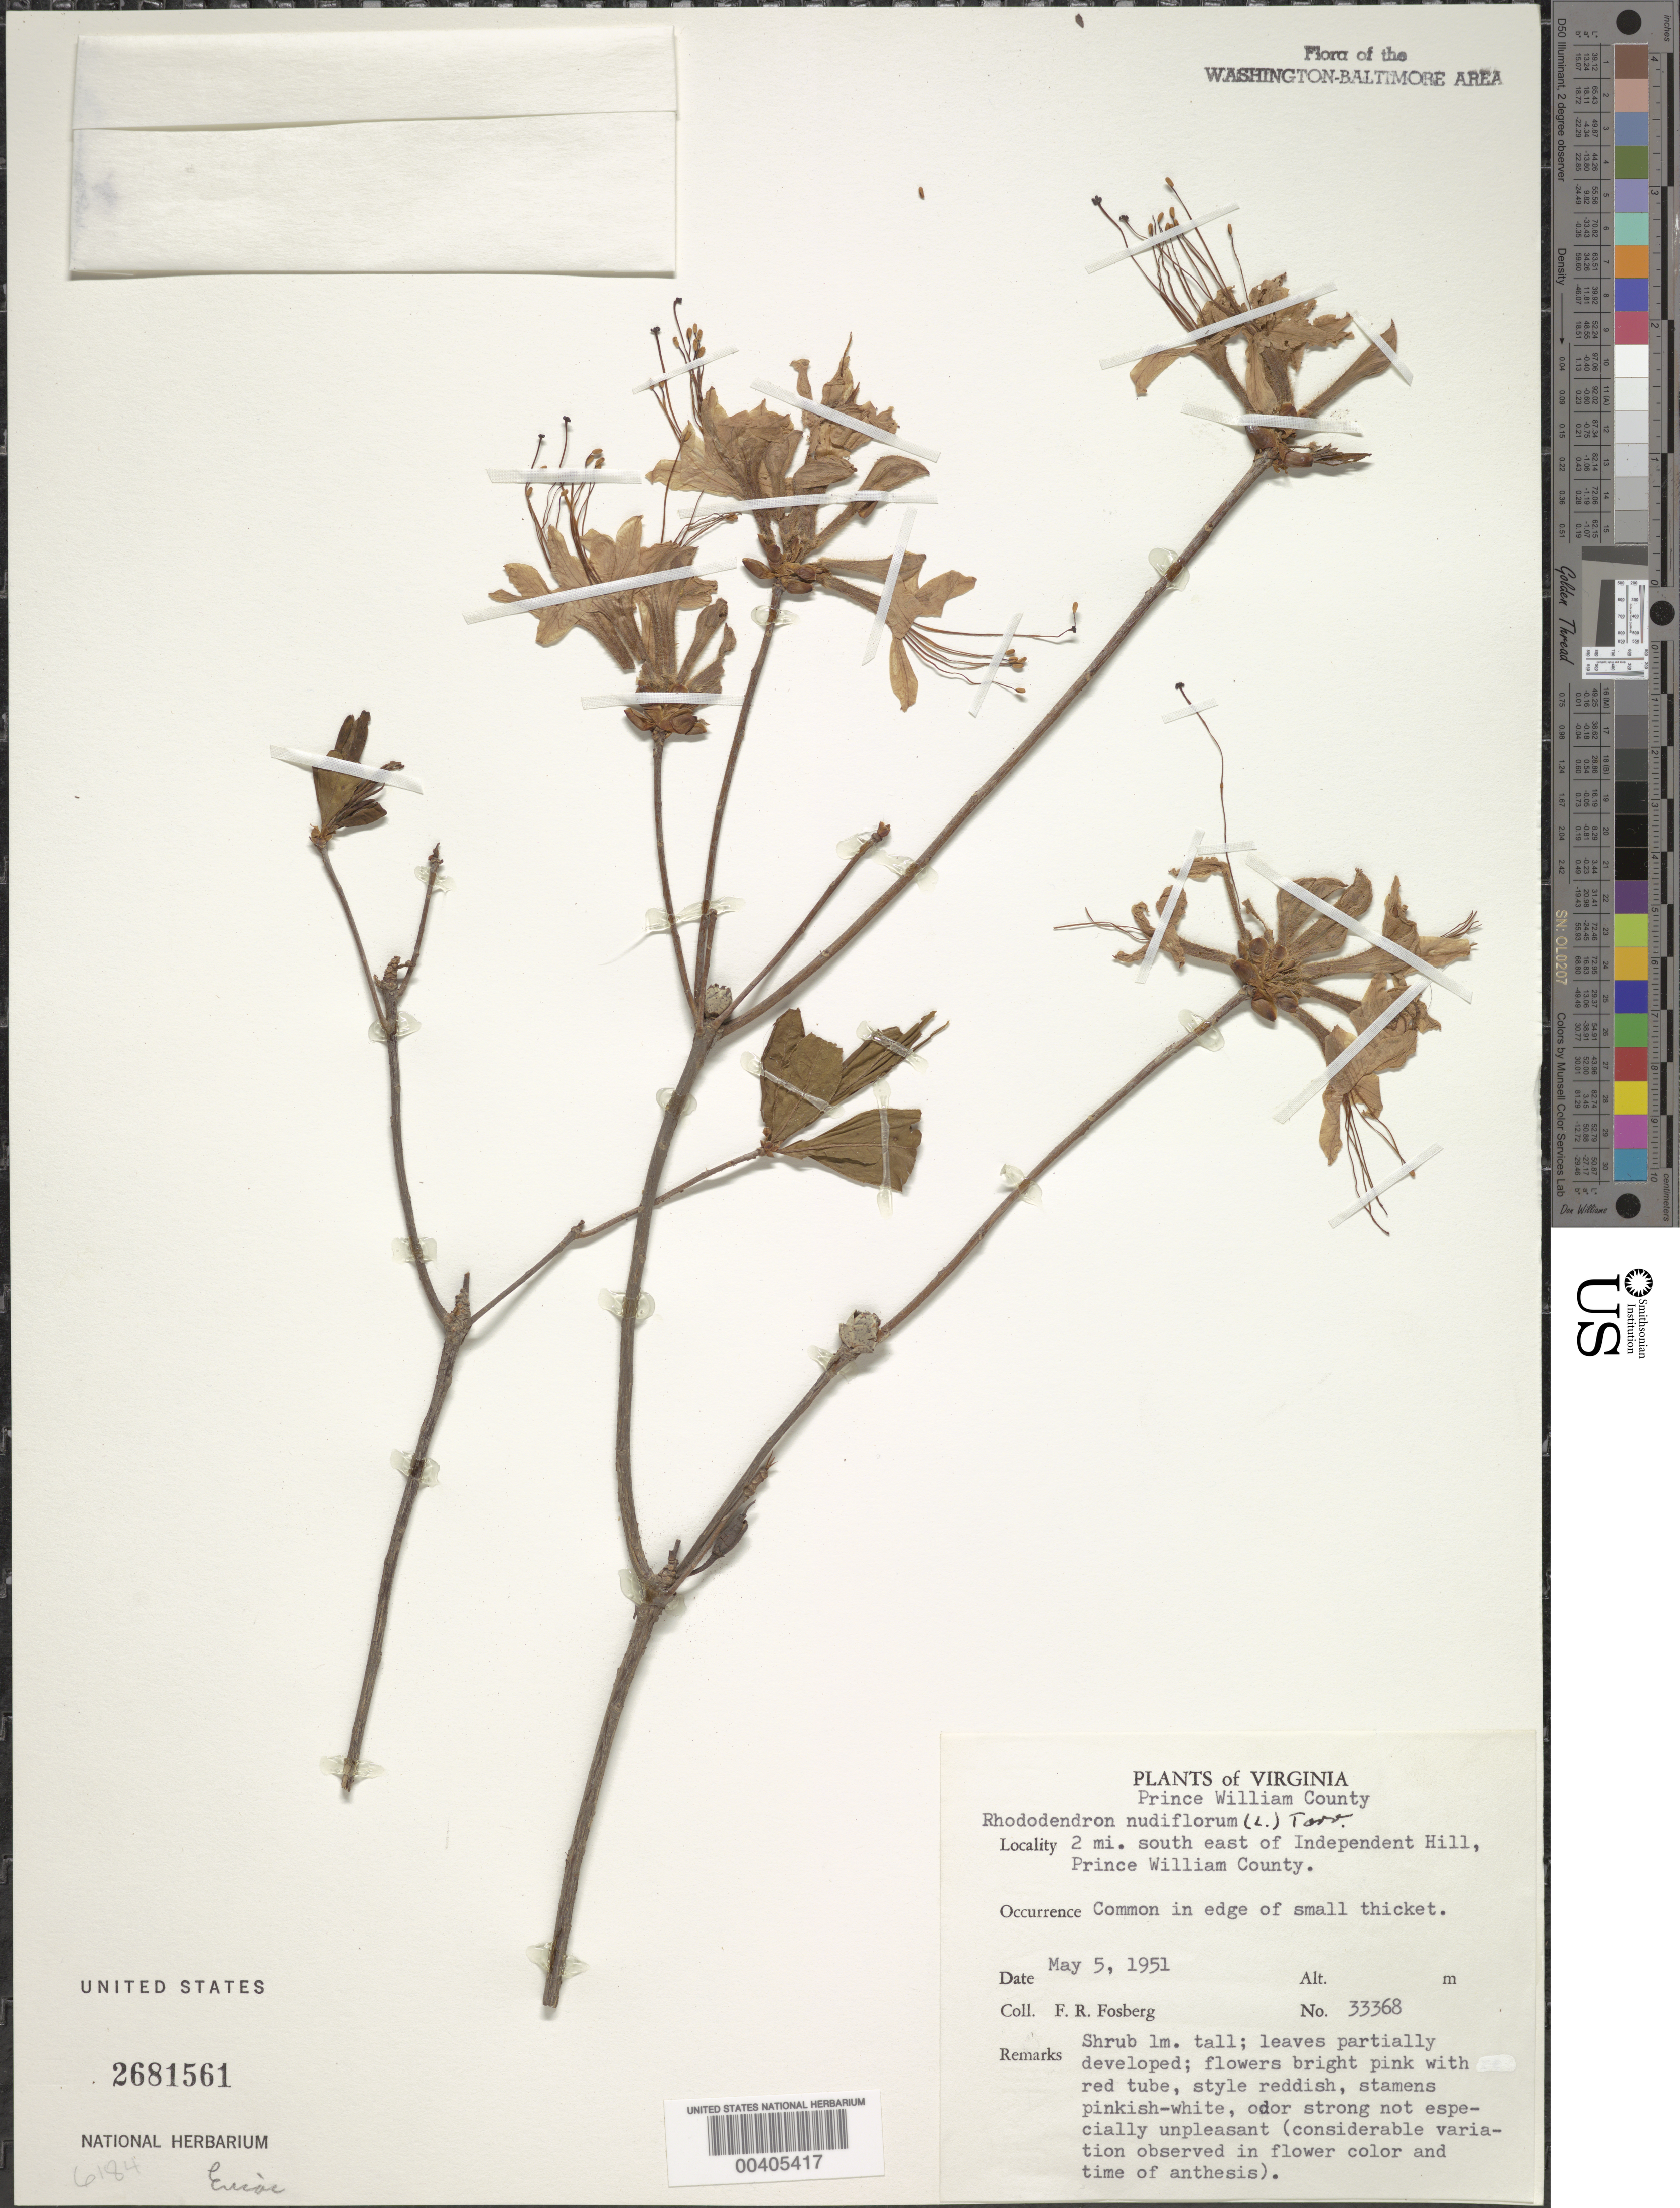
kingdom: Plantae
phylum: Tracheophyta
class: Magnoliopsida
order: Ericales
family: Ericaceae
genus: Rhododendron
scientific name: Rhododendron periclymenoides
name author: (Michx.) Shinners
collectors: F. R. Fosberg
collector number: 33368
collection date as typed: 05 May 1951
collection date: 1951-05-05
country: United States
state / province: Virginia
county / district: Prince William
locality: Southeast of Independent Hill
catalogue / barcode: US 2681561